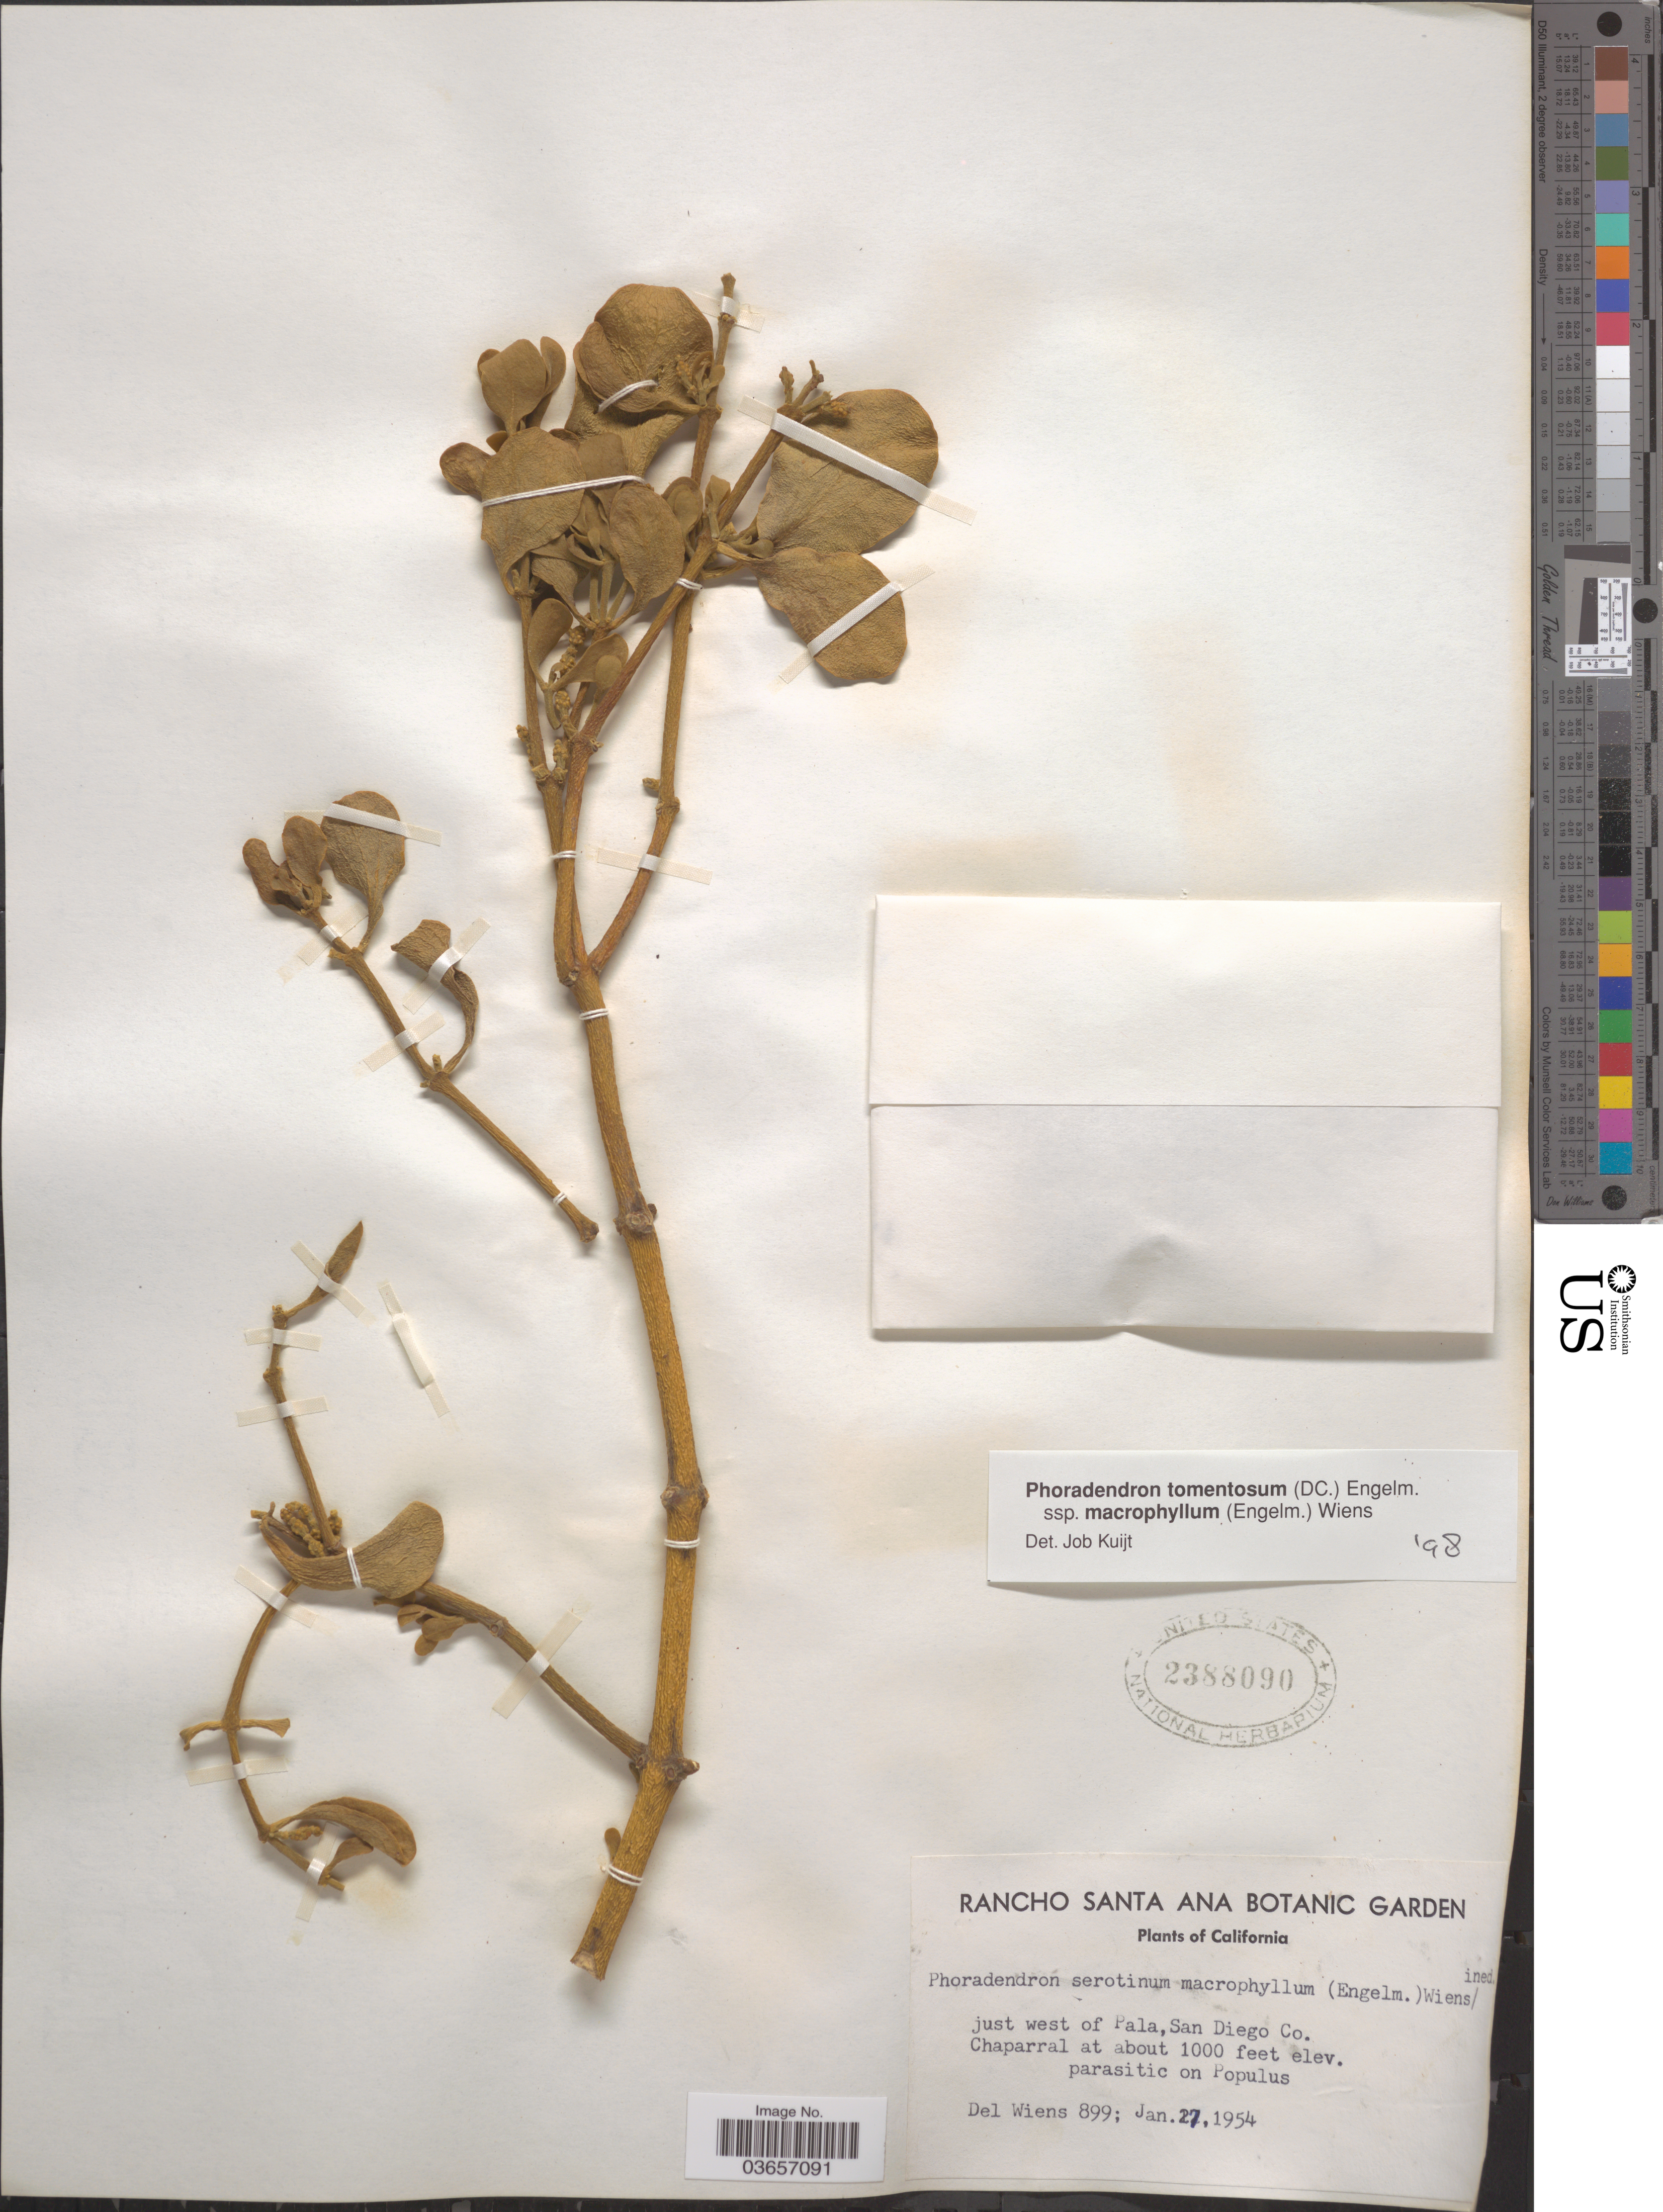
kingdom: Plantae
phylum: Tracheophyta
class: Magnoliopsida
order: Santalales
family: Viscaceae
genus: Phoradendron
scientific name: Phoradendron tomentosum subsp. macrophyllum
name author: DC.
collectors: D. Wiens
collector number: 899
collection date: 1954-01-27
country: United States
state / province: California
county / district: San Diego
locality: Just west of Pala, San Diego Co. Chaparral.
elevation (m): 305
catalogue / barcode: US 2388090